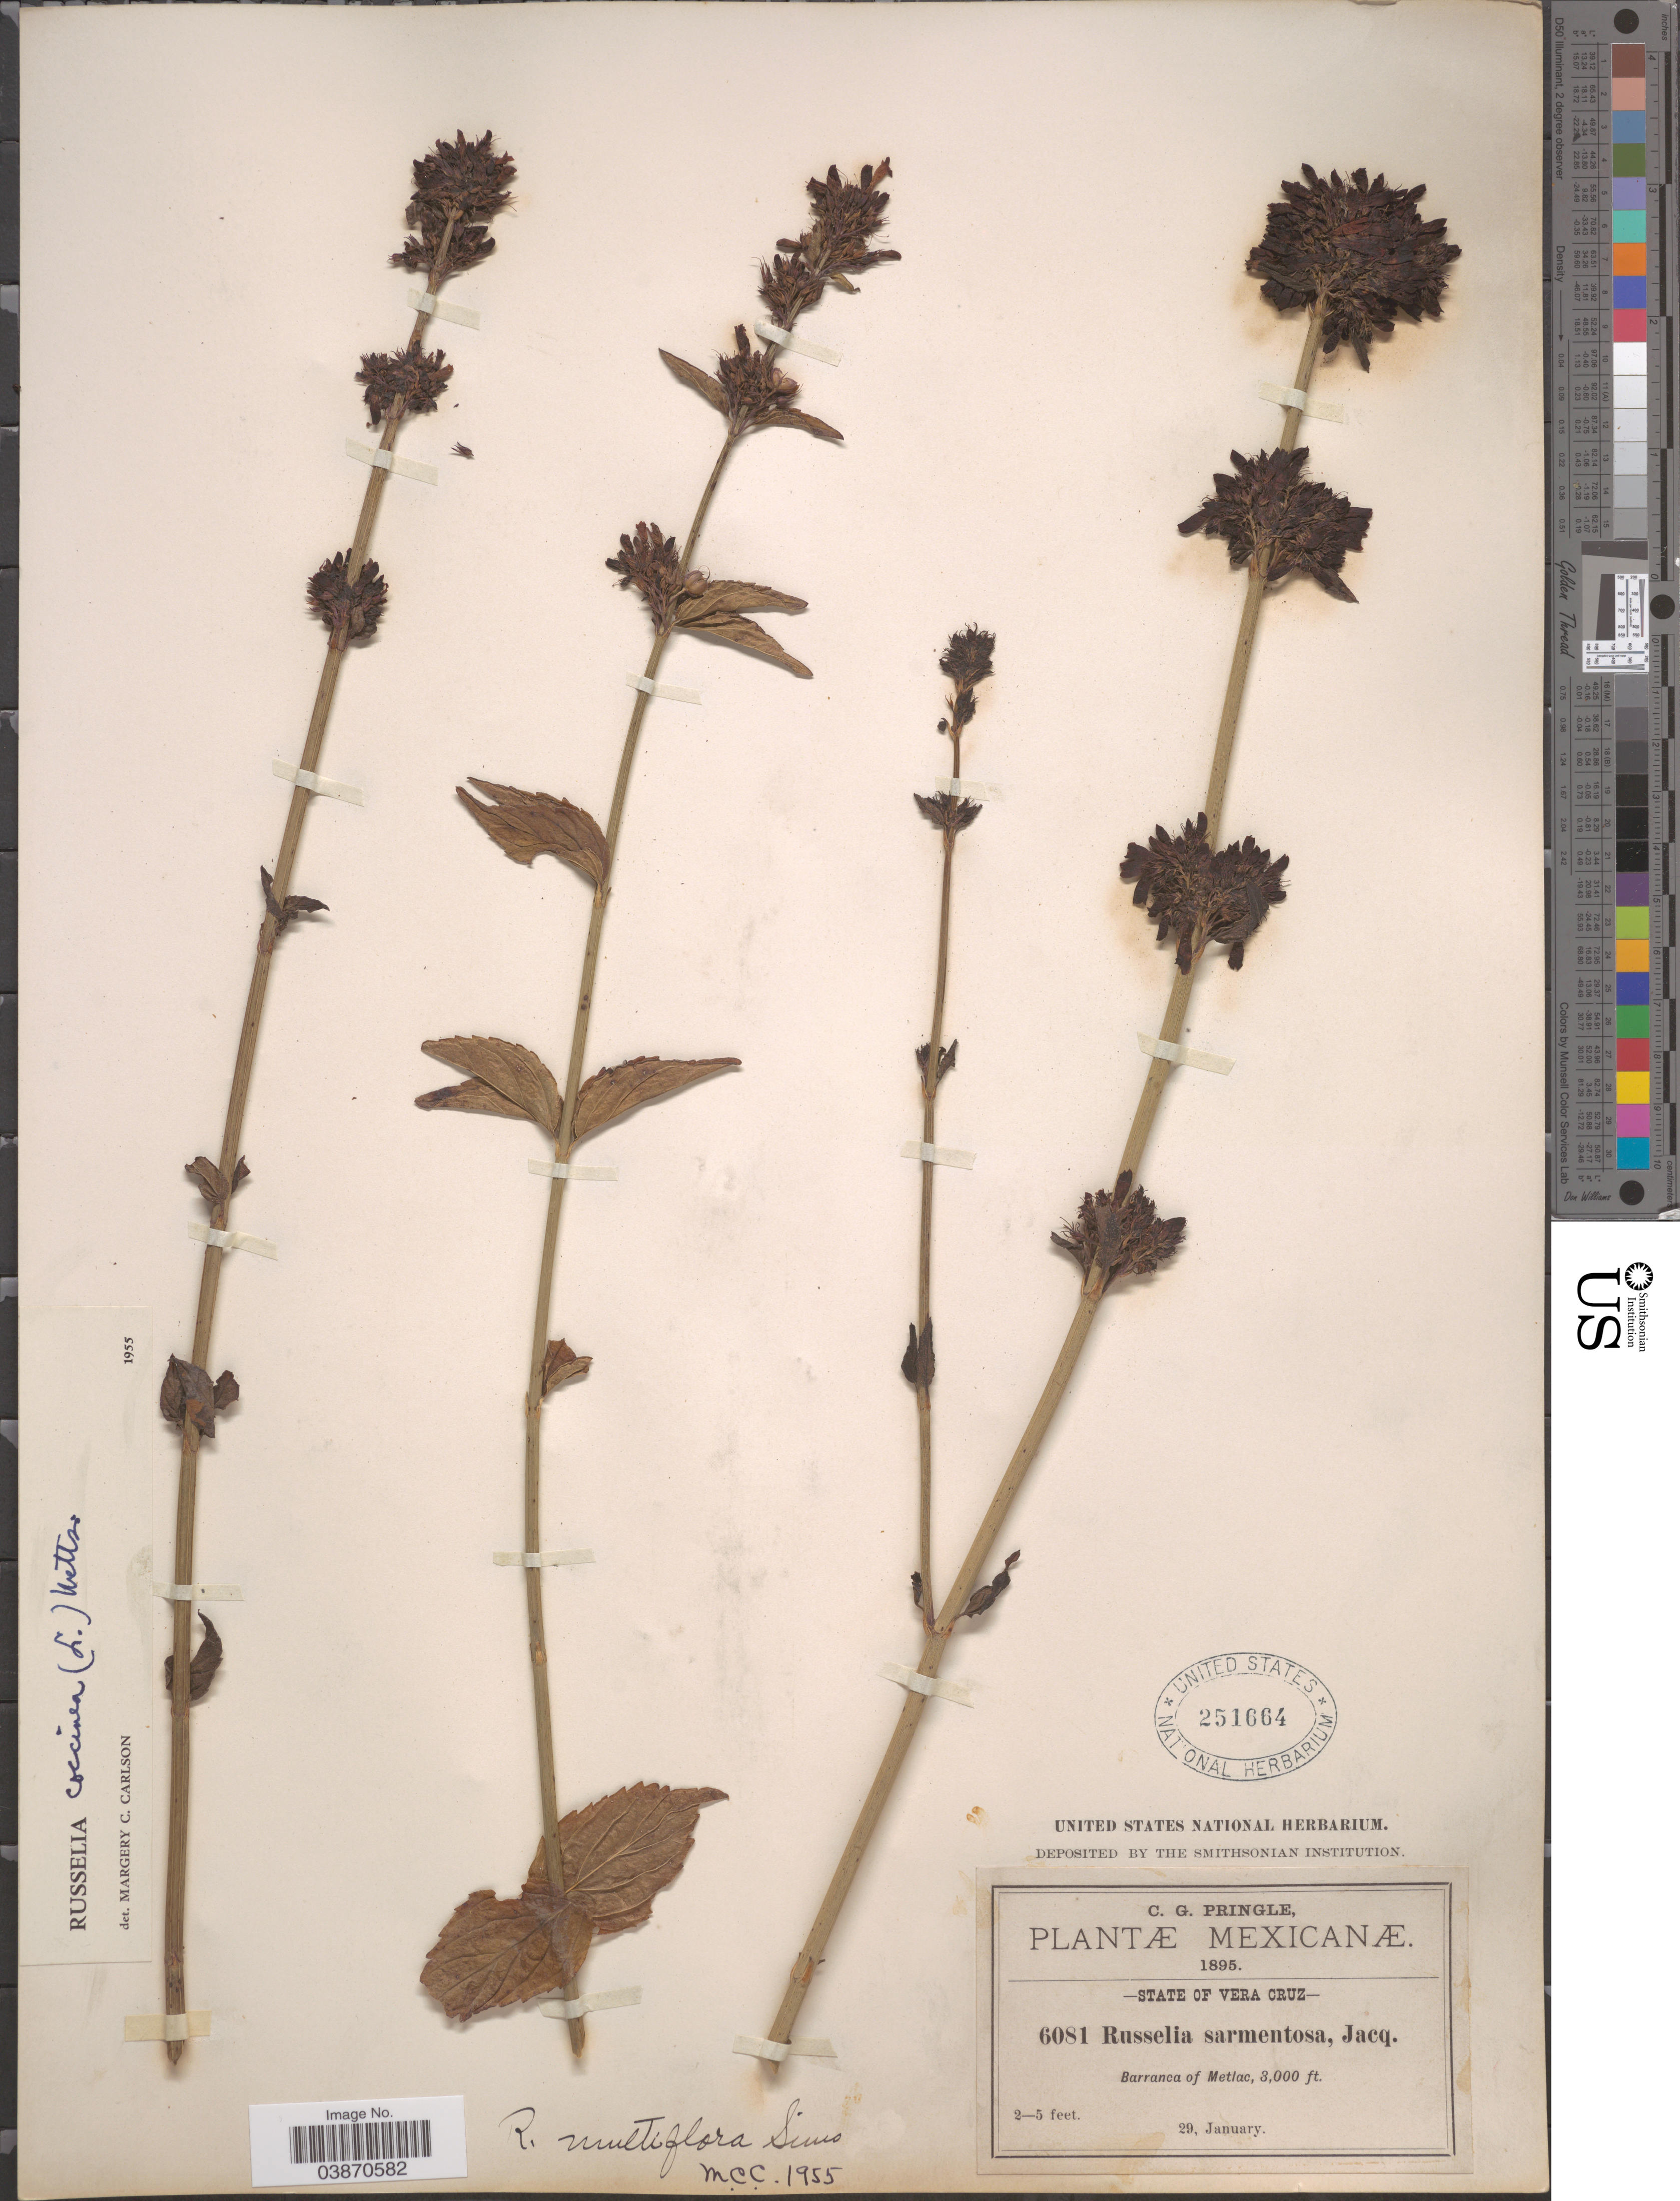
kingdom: Plantae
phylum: Tracheophyta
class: Magnoliopsida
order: Lamiales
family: Plantaginaceae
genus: Russelia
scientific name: Russelia coccinea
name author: (L.) Wettst.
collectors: C. G. Pringle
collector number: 6081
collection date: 1895-01-29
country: Mexico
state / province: Veracruz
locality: State of Vera Cruz. Barranca of Metlac.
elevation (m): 914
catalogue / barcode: US 251664